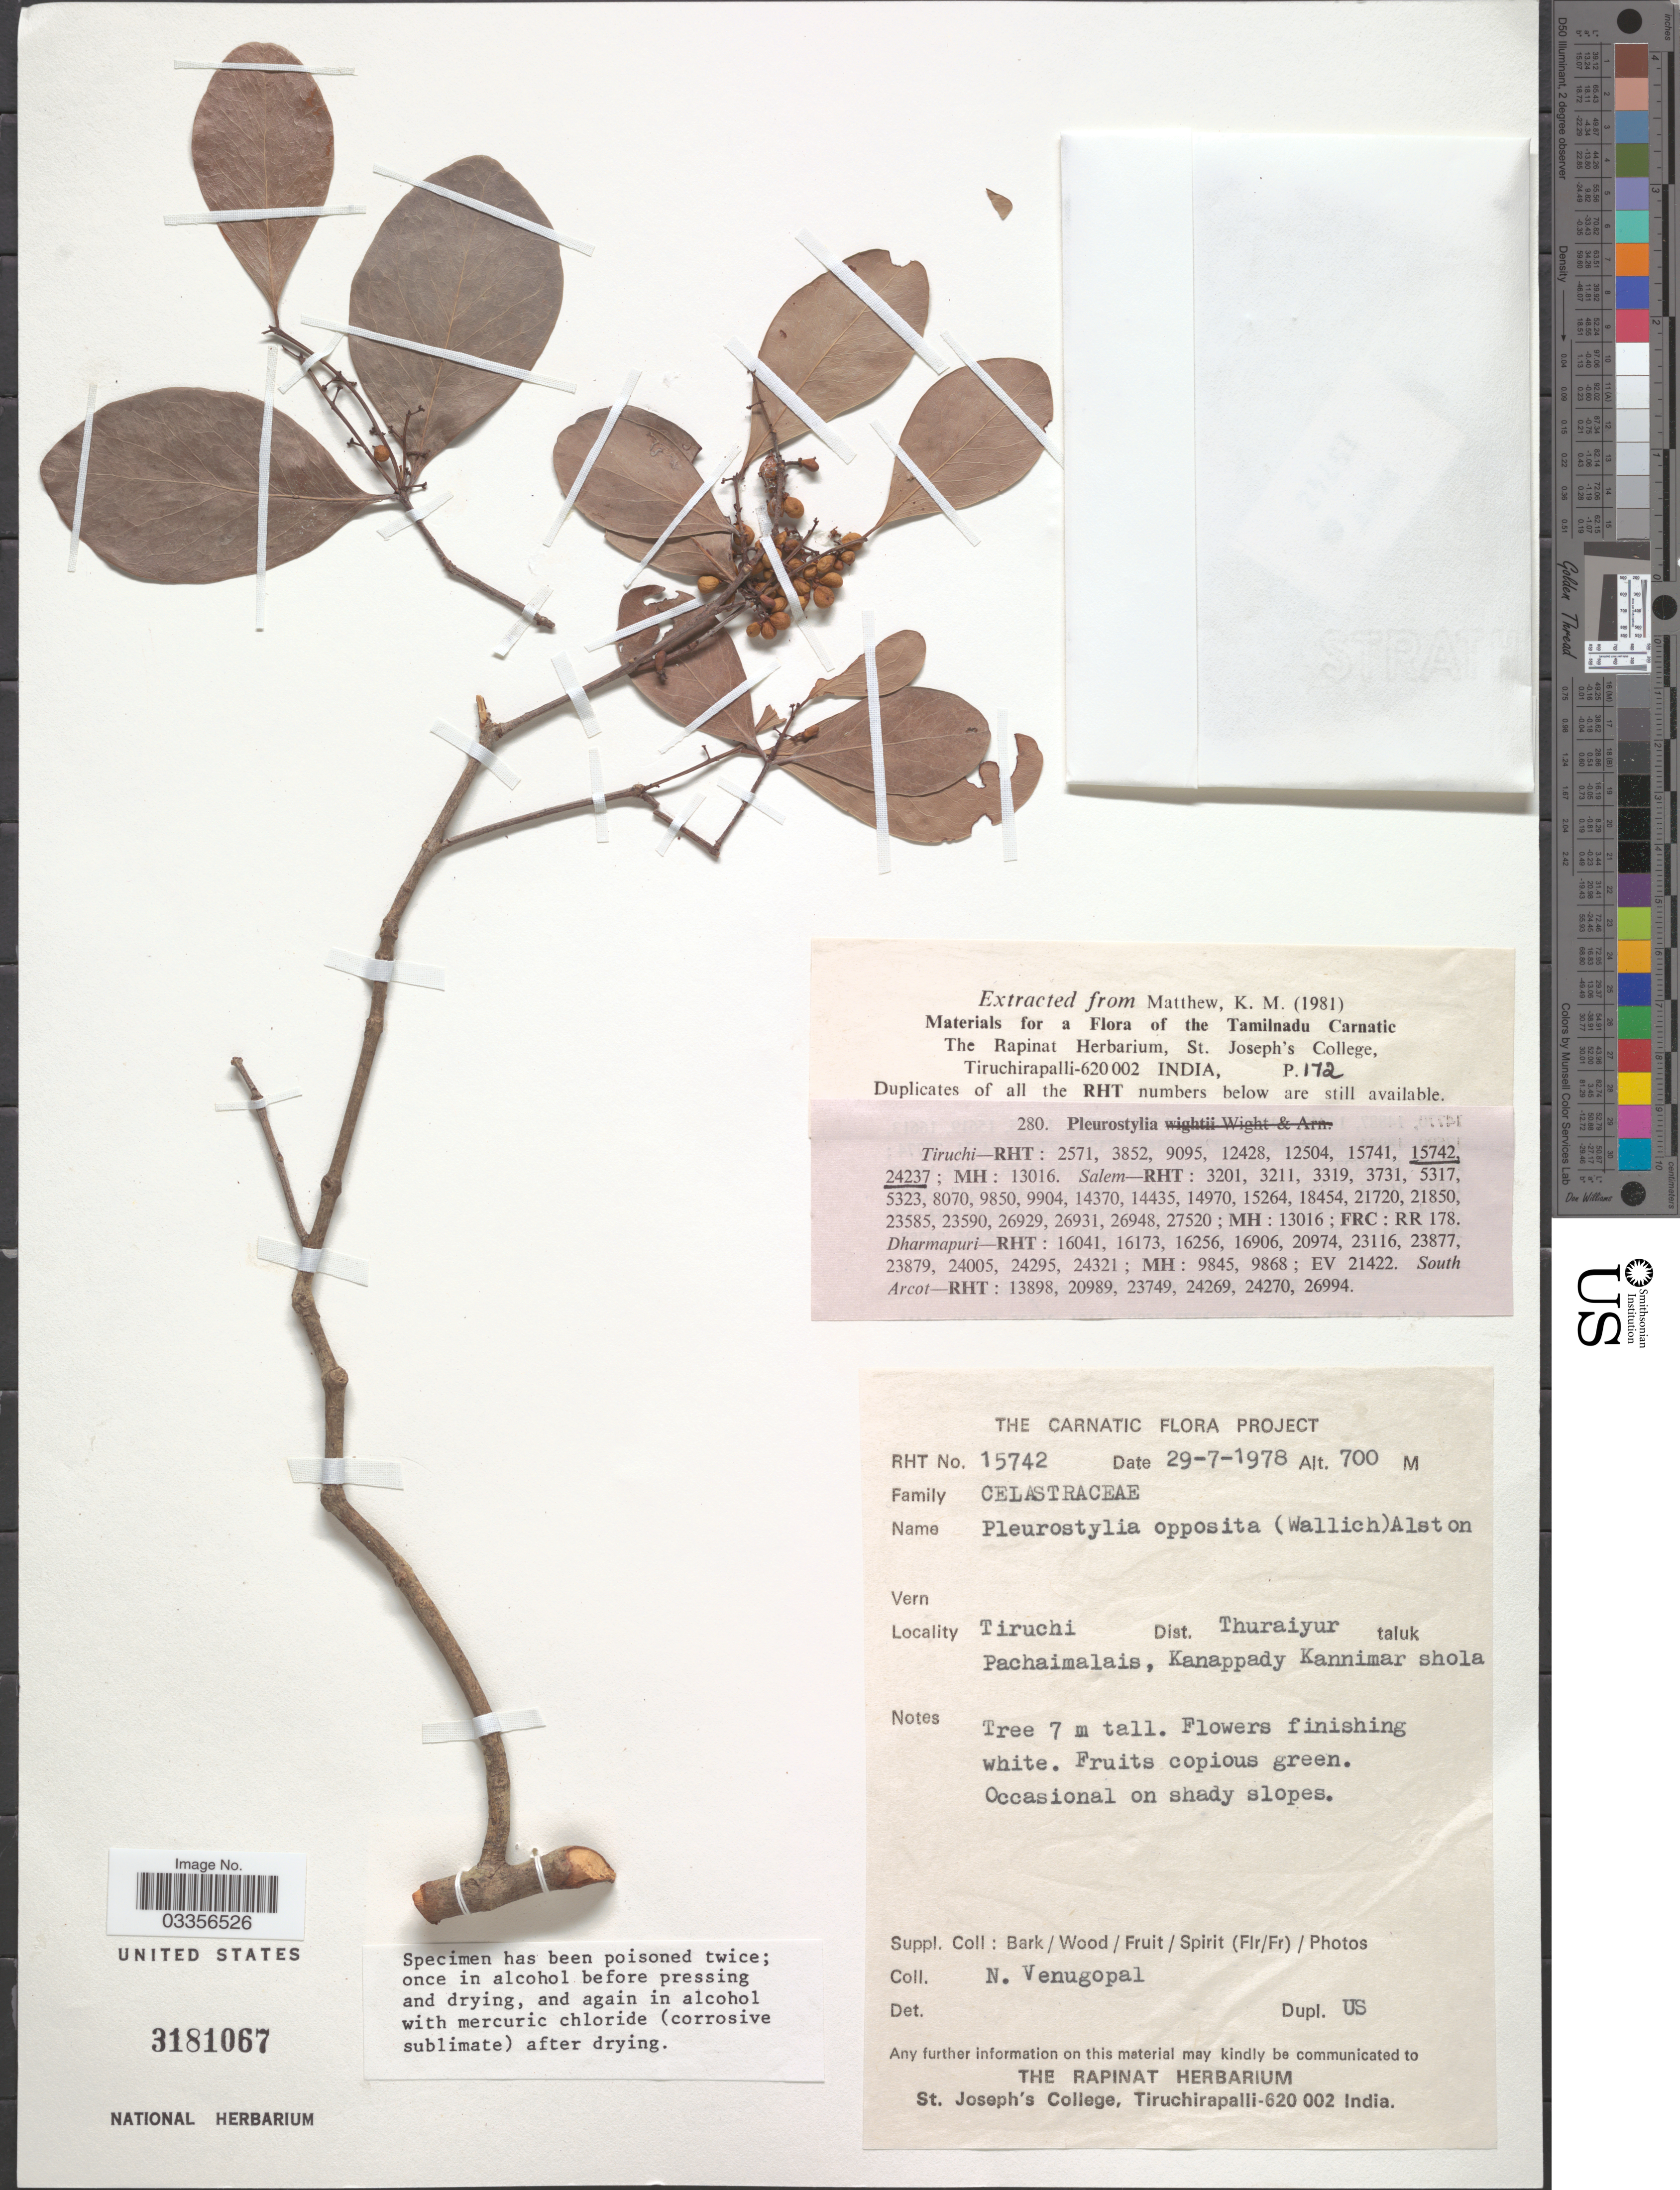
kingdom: Plantae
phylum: Tracheophyta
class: Magnoliopsida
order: Celastrales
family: Celastraceae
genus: Pleurostylia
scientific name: Pleurostylia opposita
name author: (Wall.) Alston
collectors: N. Venugopal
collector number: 15742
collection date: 1978-07-29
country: India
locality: The Carnatic, Tiruchi Dist. Thuraiyur taluk, Pachaimalais, Kanappady Kannimar shola.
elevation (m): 700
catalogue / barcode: US 3181067